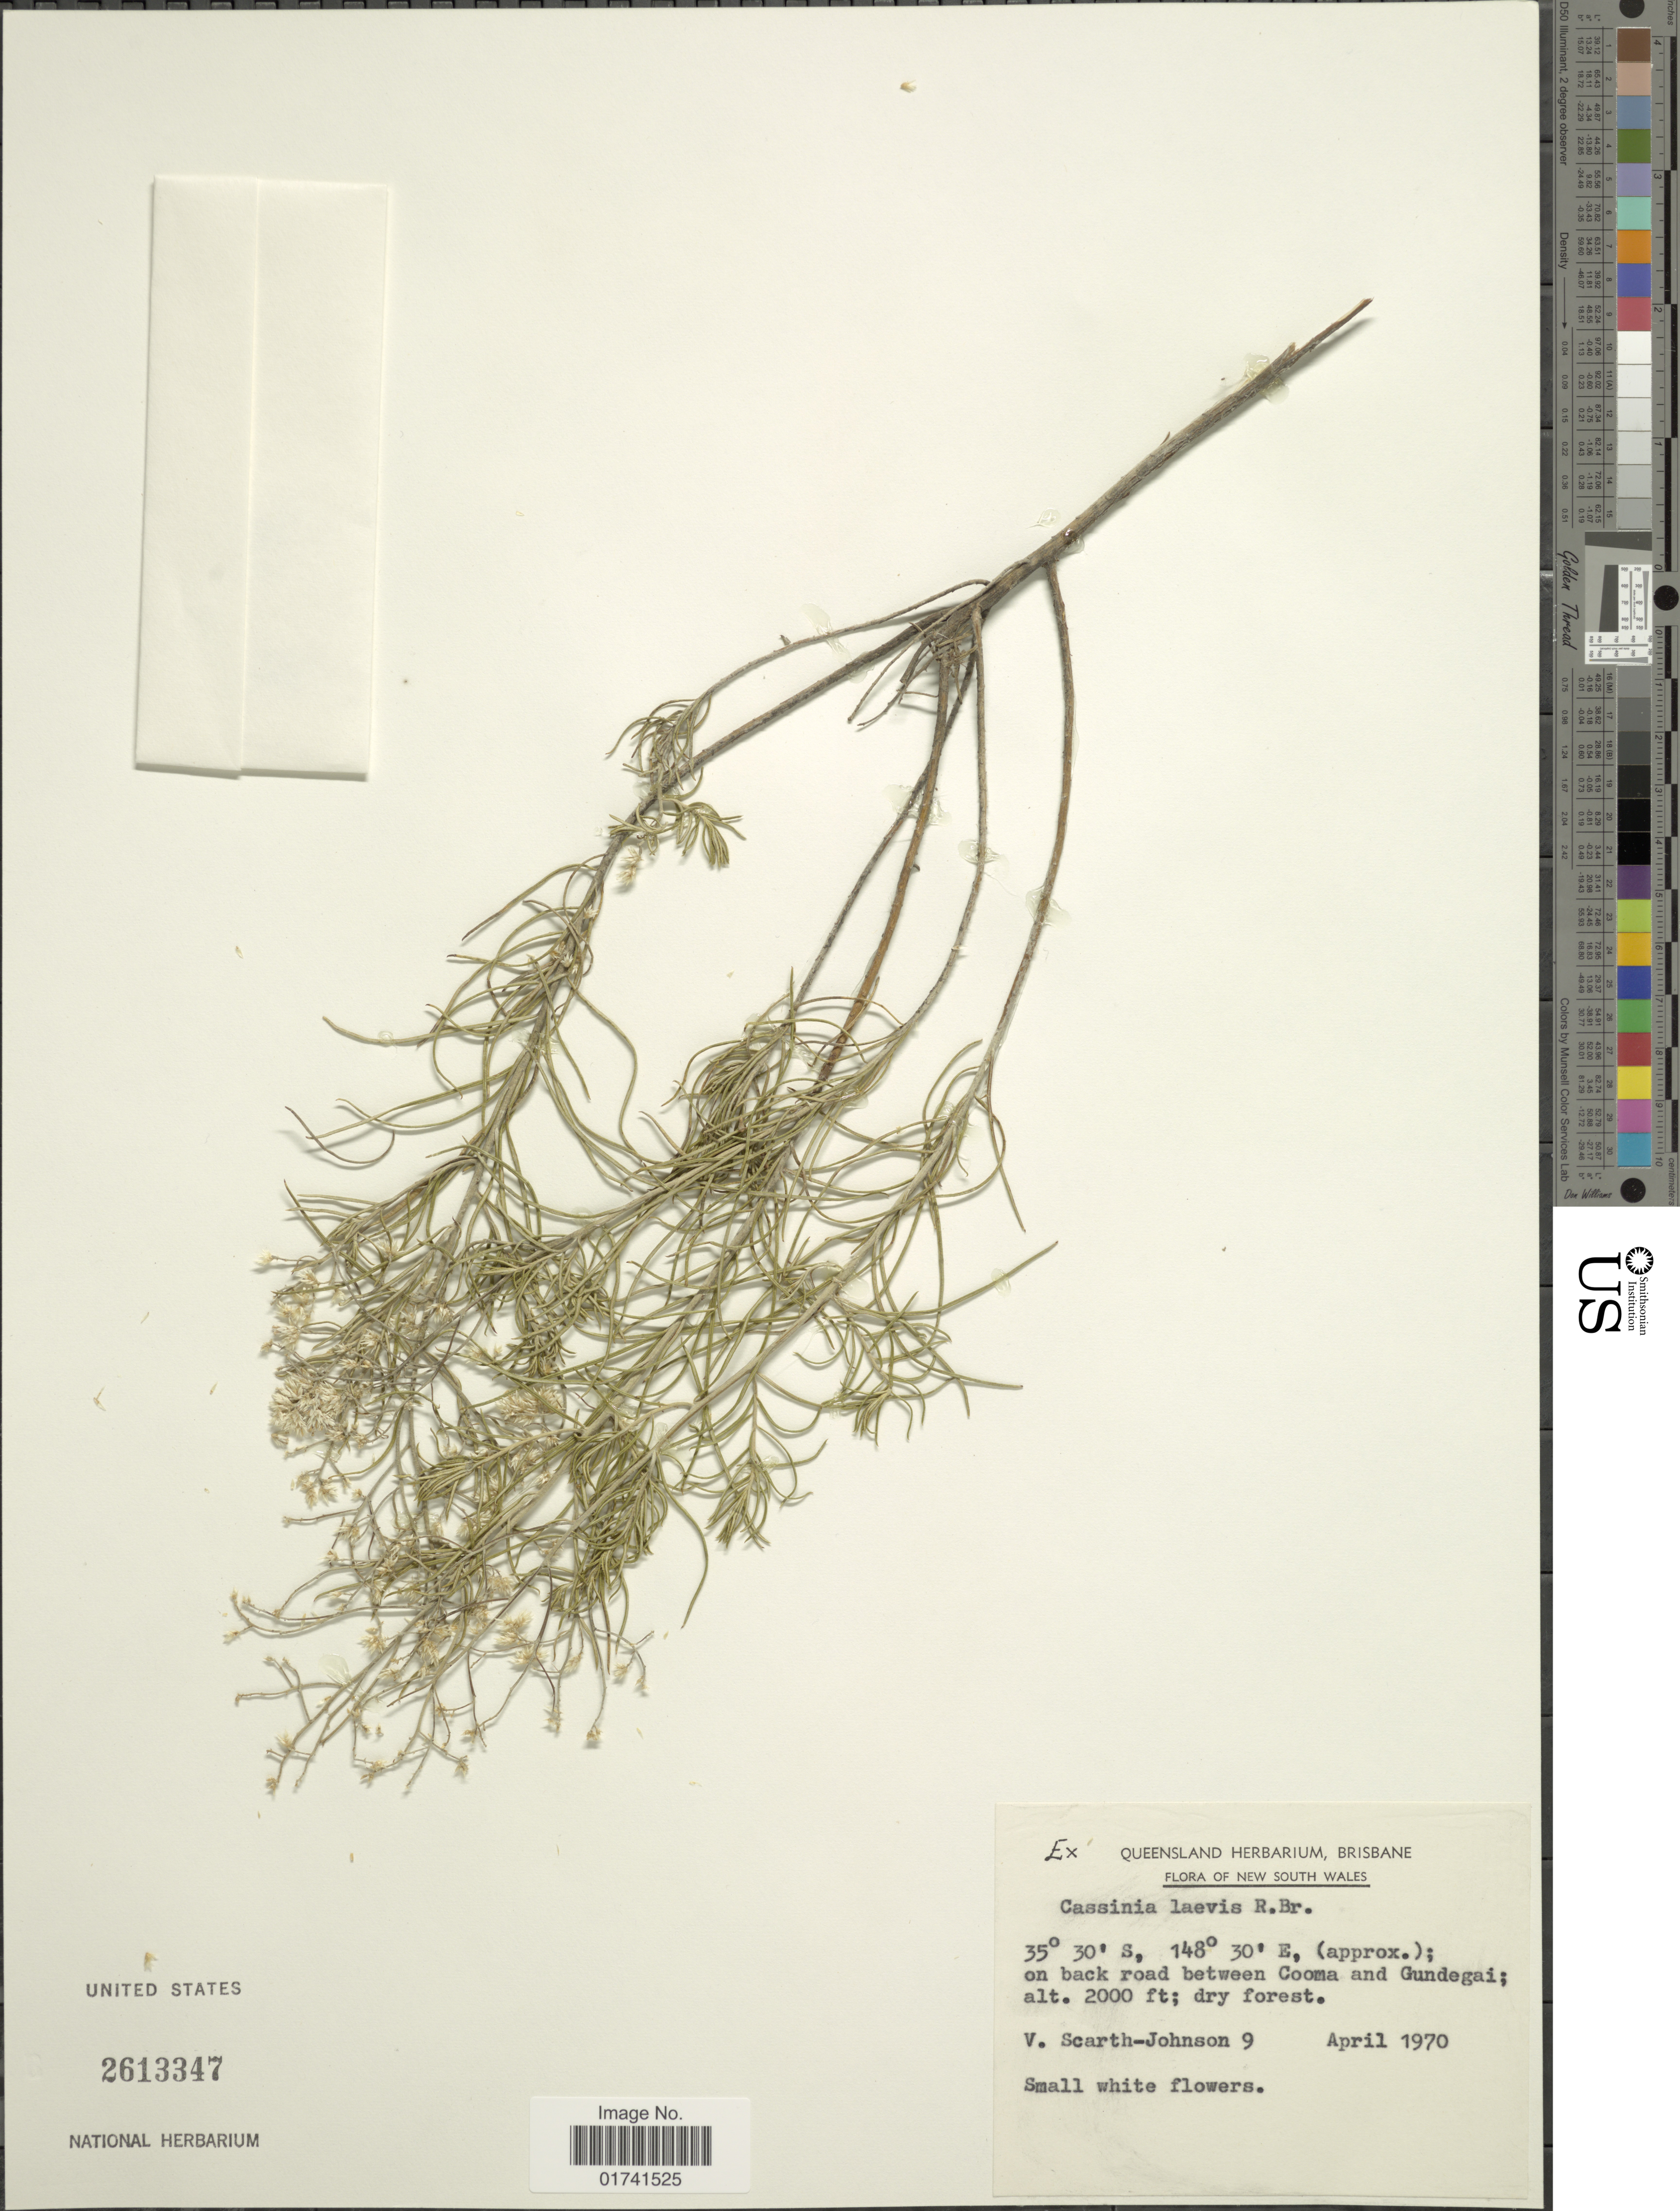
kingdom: Plantae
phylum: Tracheophyta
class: Magnoliopsida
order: Asterales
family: Asteraceae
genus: Cassinia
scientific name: Cassinia laevis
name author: R. Br.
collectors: V. Scarth-Johnson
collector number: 9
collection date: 1970-04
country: Australia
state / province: New South Wales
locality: On back road between Cooma and Gundegai.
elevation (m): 610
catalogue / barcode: US 2613347